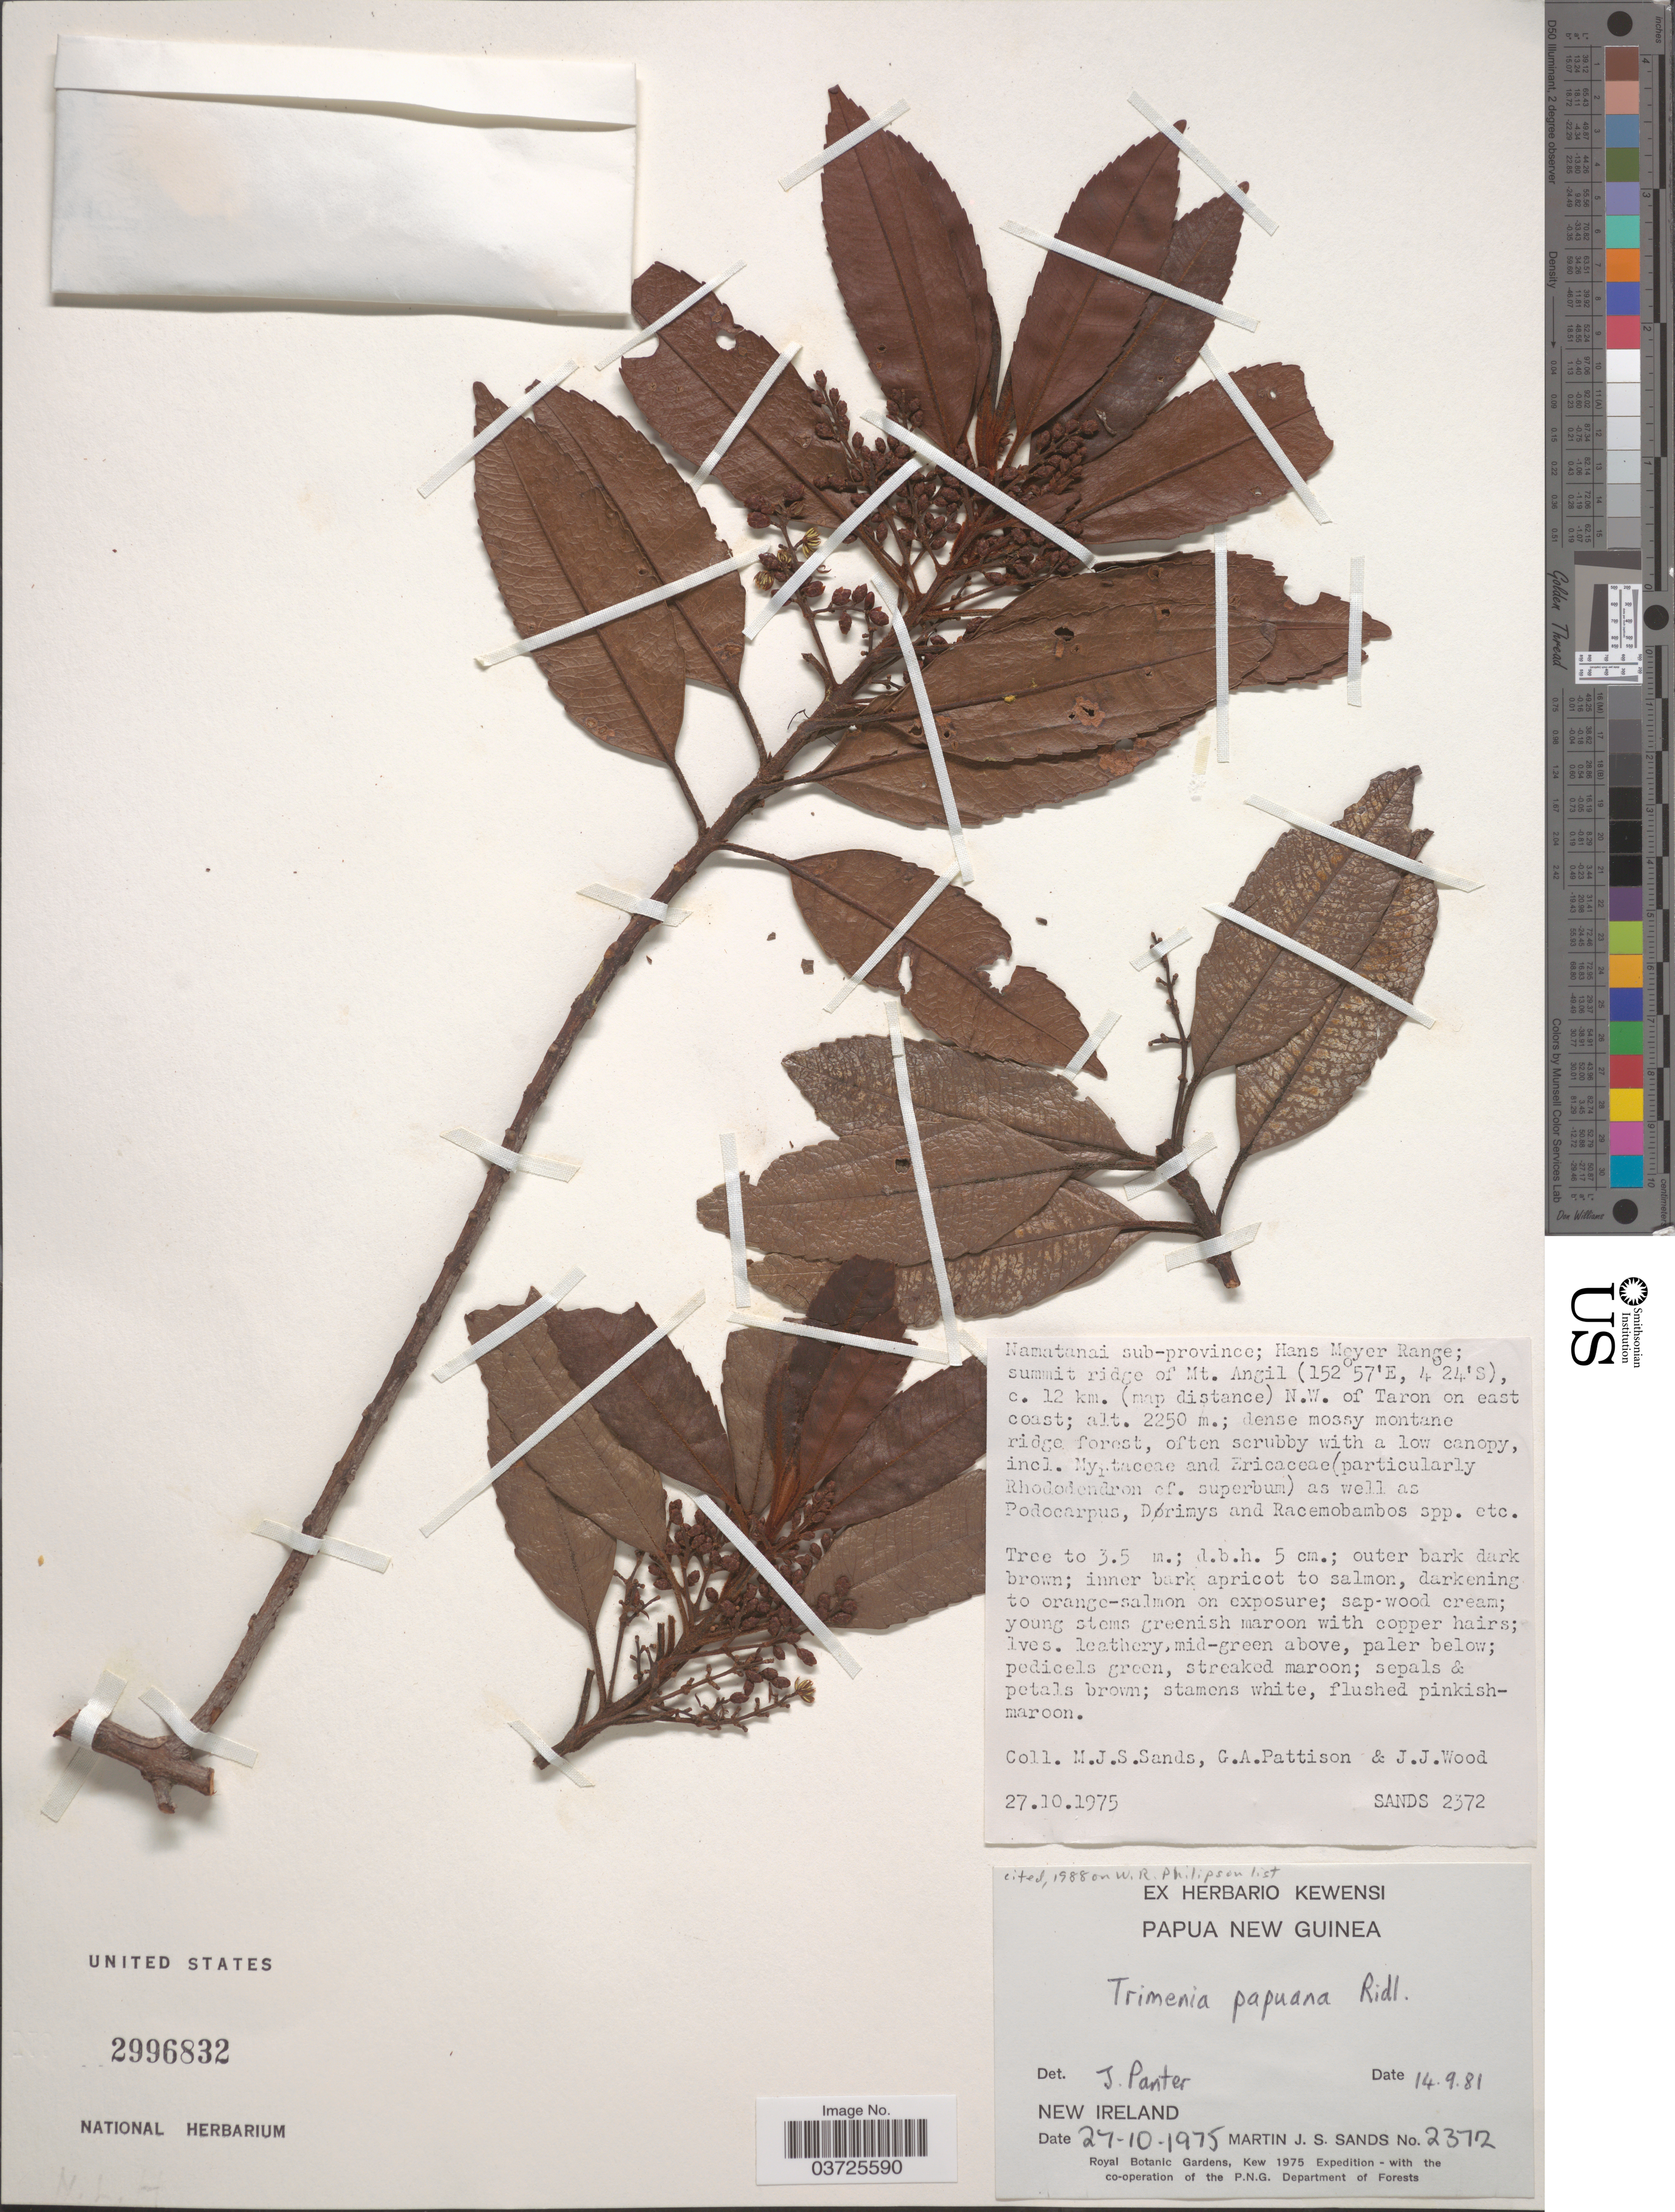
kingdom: Plantae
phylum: Tracheophyta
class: Magnoliopsida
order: Austrobaileyales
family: Trimeniaceae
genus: Trimenia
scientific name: Trimenia papuana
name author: Ridl.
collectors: M. Sands, G. Pattison & J. Wood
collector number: SANDS2372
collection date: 1975-10-27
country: Papua New Guinea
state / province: New Ireland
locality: Namatanai sub-province; Hans Meyer Range; summit ridge of Mt. Angil, c. 12 km. (map distance) N.W. of Taron on east coast.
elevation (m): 2250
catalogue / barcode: US 2996832